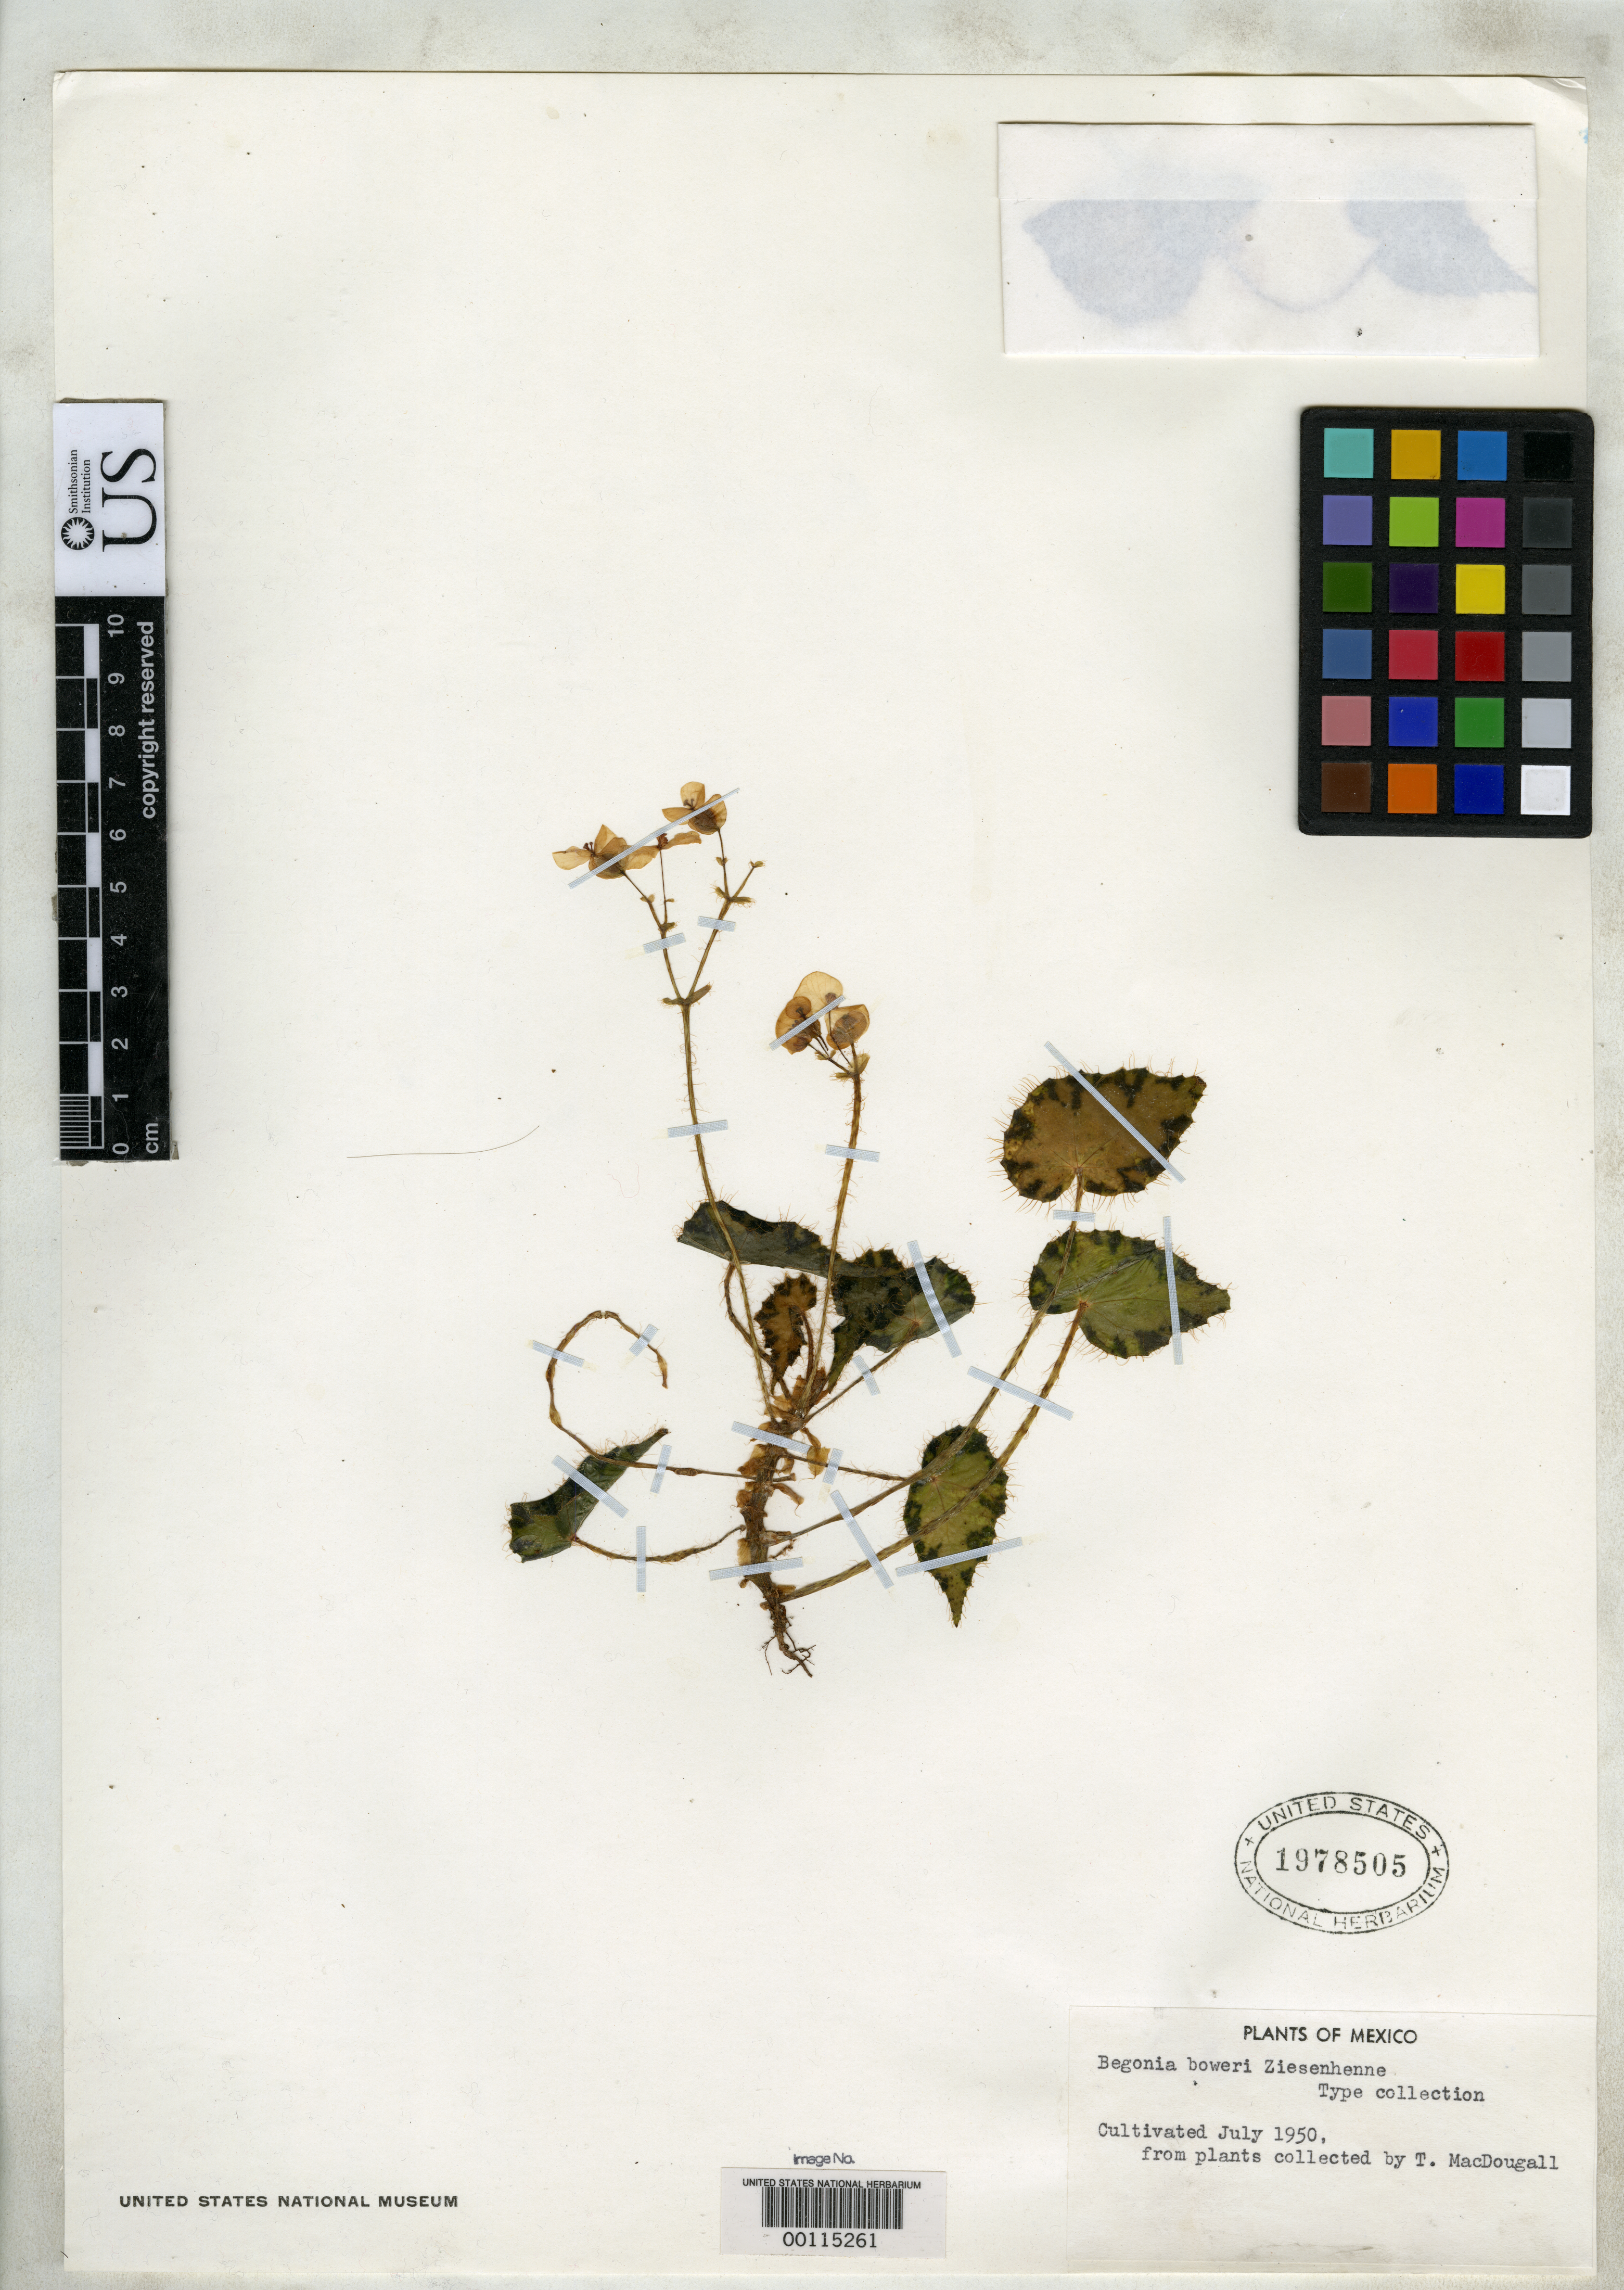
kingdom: Plantae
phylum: Tracheophyta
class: Magnoliopsida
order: Cucurbitales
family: Begoniaceae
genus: Begonia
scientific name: Begonia boweri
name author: Ziesenh.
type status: Type Material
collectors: T. Macdougall & R. Ziesenhenne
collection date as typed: Jul 1950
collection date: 1950-07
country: Mexico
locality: (Cultivated from specimens collected in Mexico).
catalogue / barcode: US 1978505